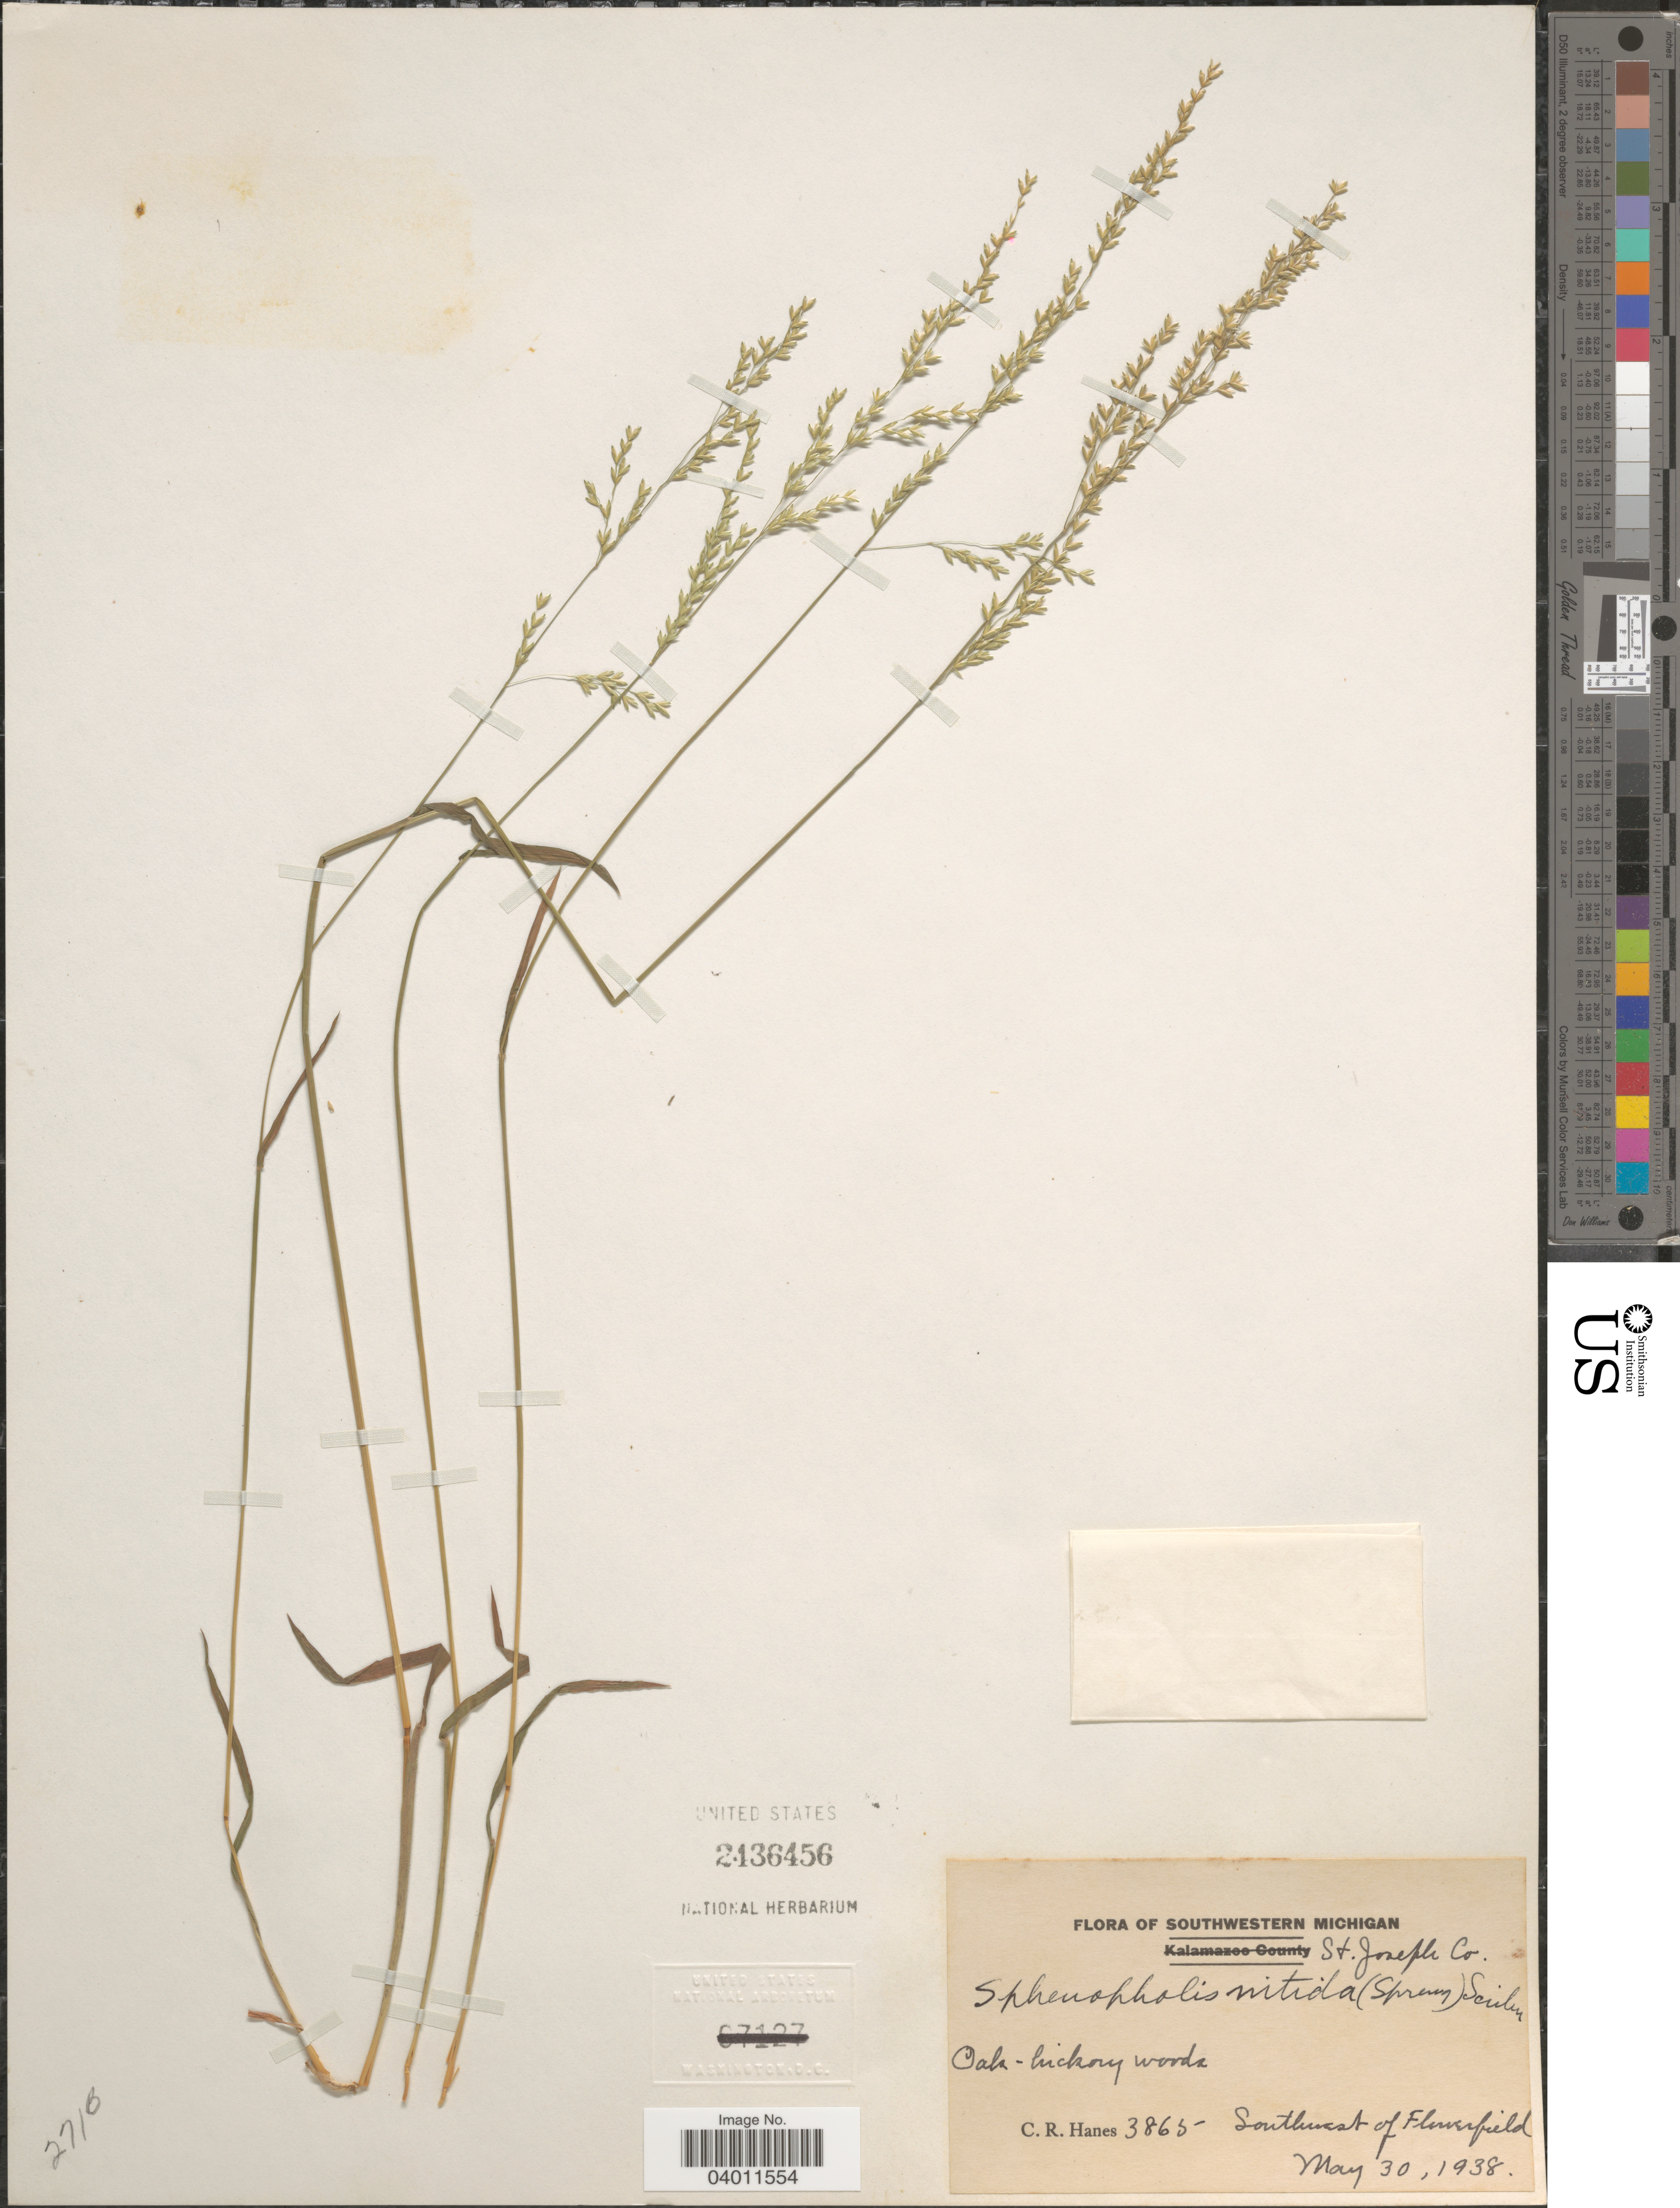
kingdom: Plantae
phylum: Tracheophyta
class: Liliopsida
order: Poales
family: Poaceae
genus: Sphenopholis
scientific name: Sphenopholis nitida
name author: (Biehler) Scribn.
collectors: C. Hanes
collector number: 3865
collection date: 1938-05-30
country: United States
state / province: Michigan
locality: Southwestern Michigan. St. Joseph Co. Southwest of Flowerfield.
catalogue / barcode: US 2436456